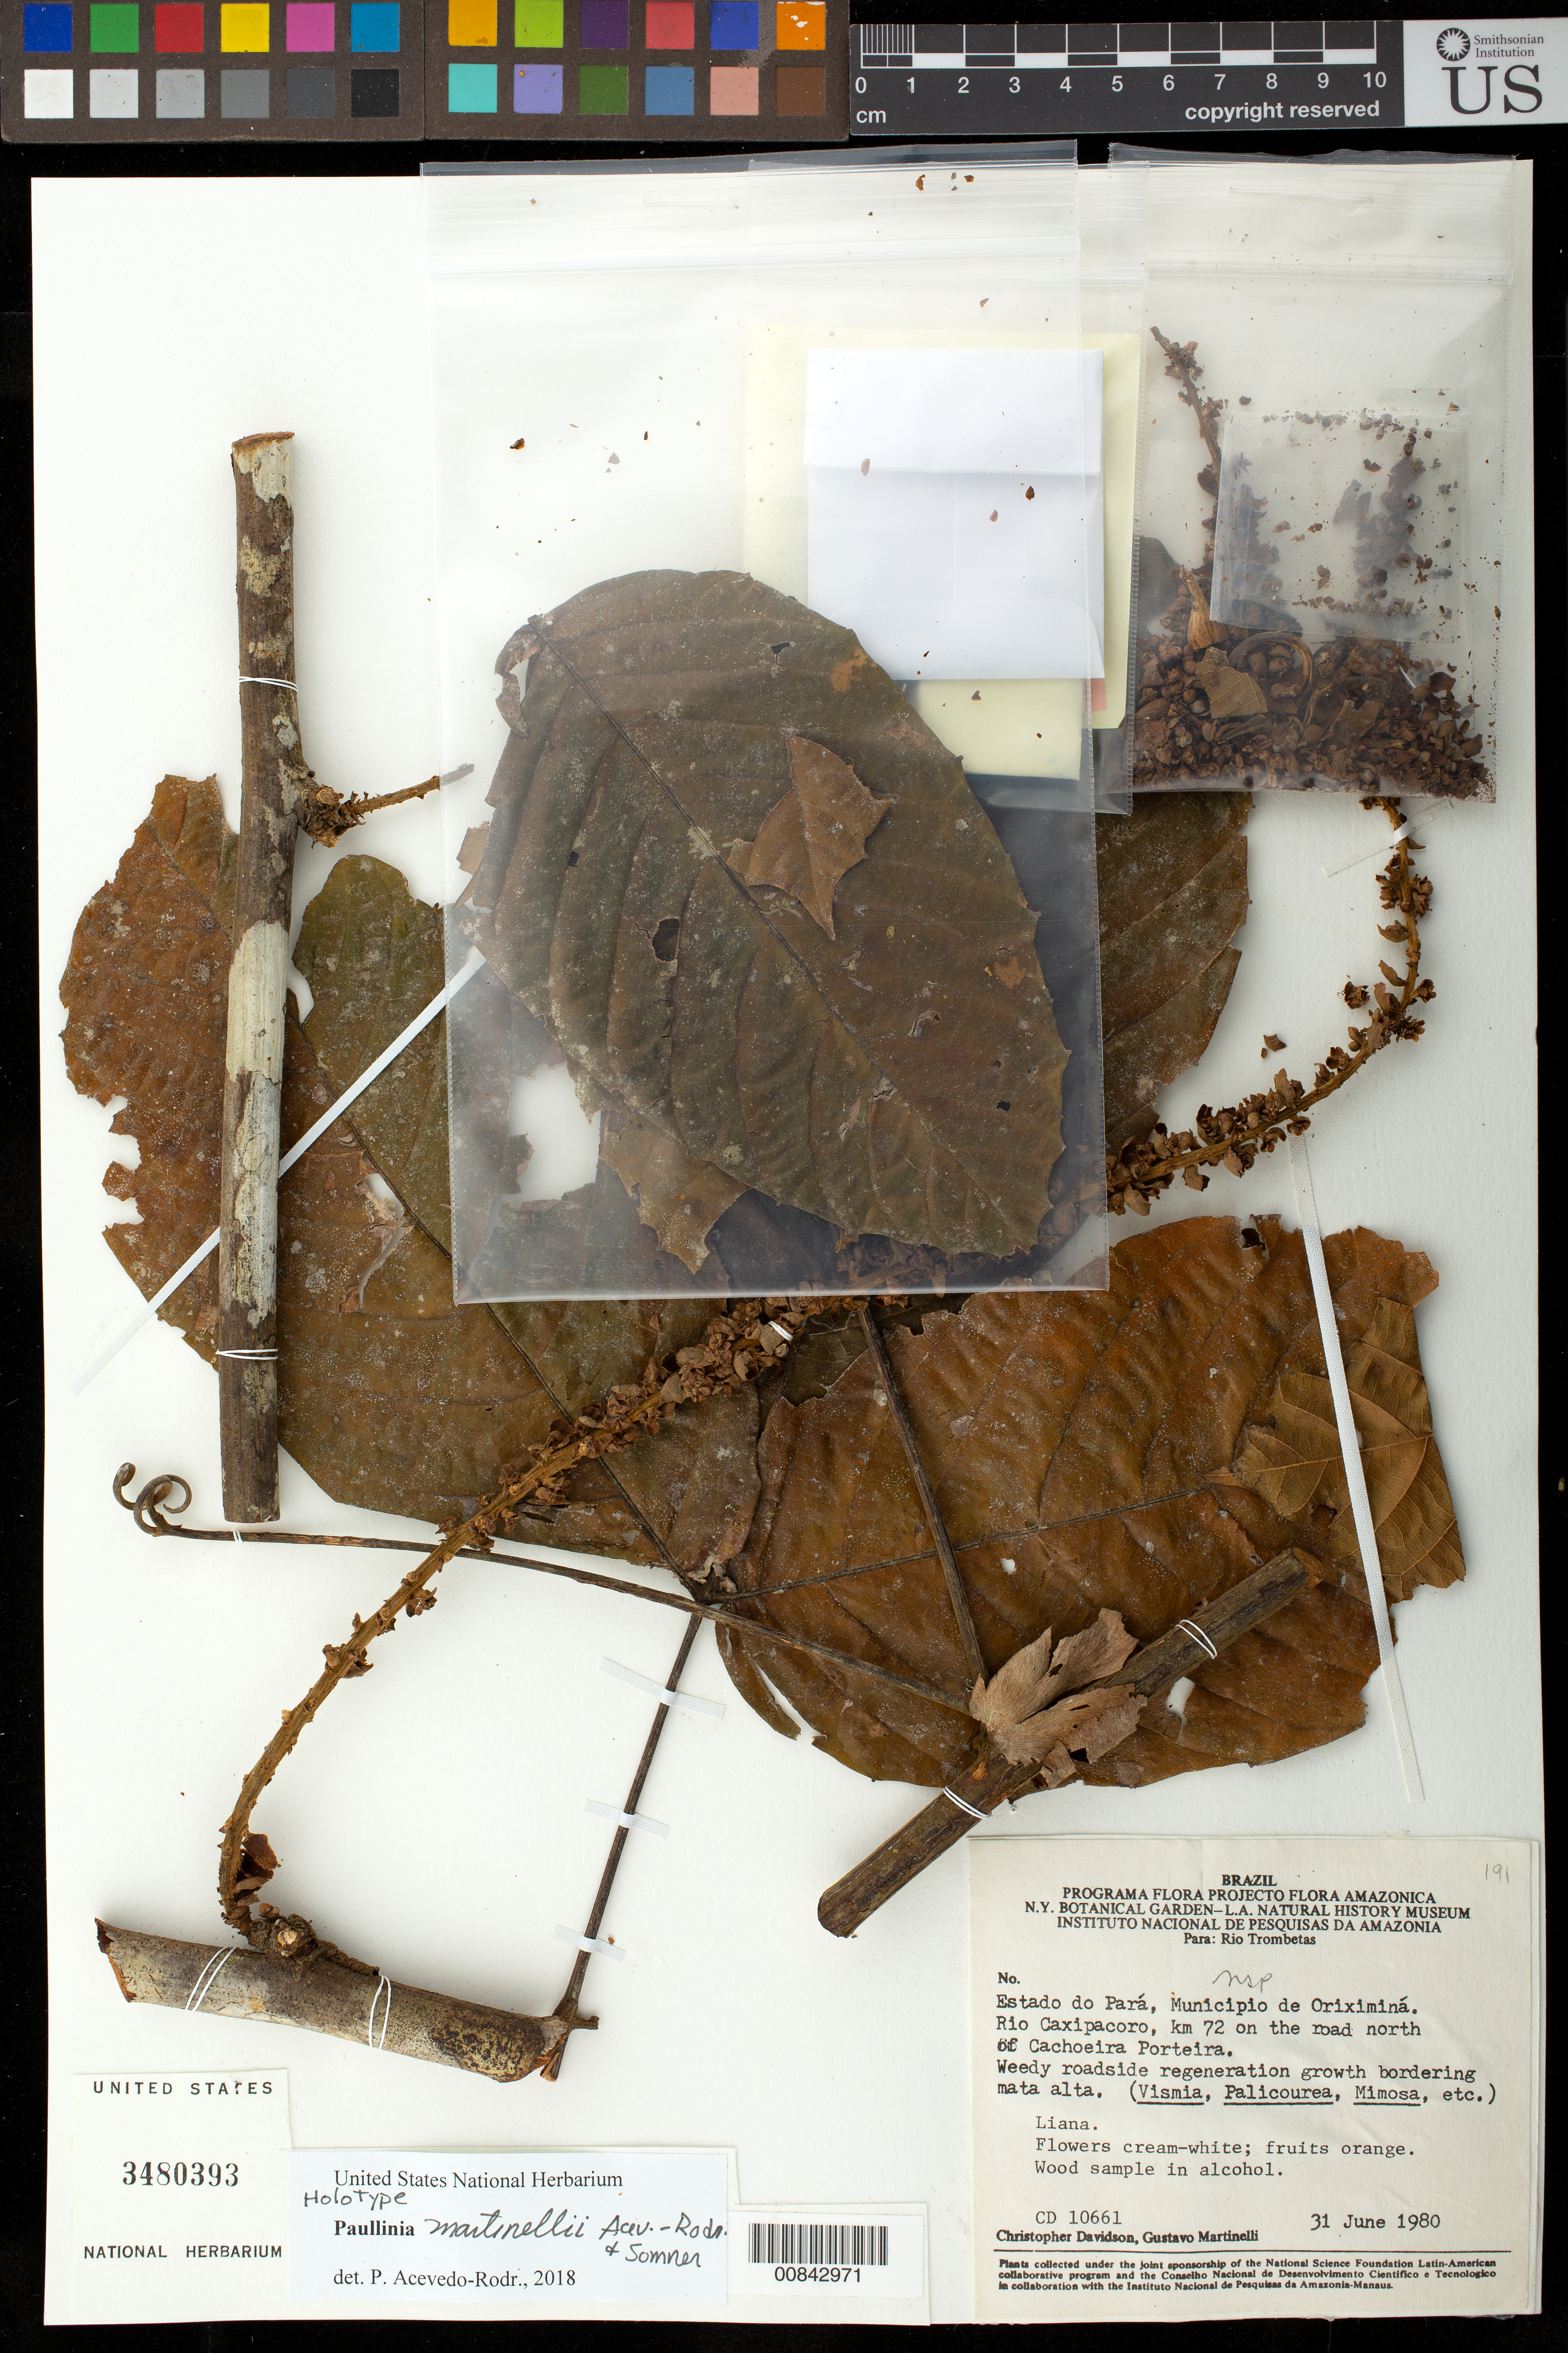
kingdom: Plantae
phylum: Tracheophyta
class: Magnoliopsida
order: Sapindales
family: Sapindaceae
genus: Paullinia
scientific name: Paullinia martinellii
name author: Acev.-Rodr. & Somner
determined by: Acevedo-Rodríguez, P., (BOT), Smithsonian Institution - National Museum of Natural History (UNITED STATES)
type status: Holotype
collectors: C. Davidson & G. Martinelli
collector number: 10661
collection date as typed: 31 Jun 1980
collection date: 1980-06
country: Brazil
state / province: Pará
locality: Mun. de Oriximiná. Rio Caxipacoro, km 72 on the road north of Cachoeira Porteira.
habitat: Weedy roadside regeneration growth bordering mata alta.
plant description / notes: Collection date on label "31 June 1980" [sic!], cited as 30 June 1980 in protologue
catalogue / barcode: US 3480393